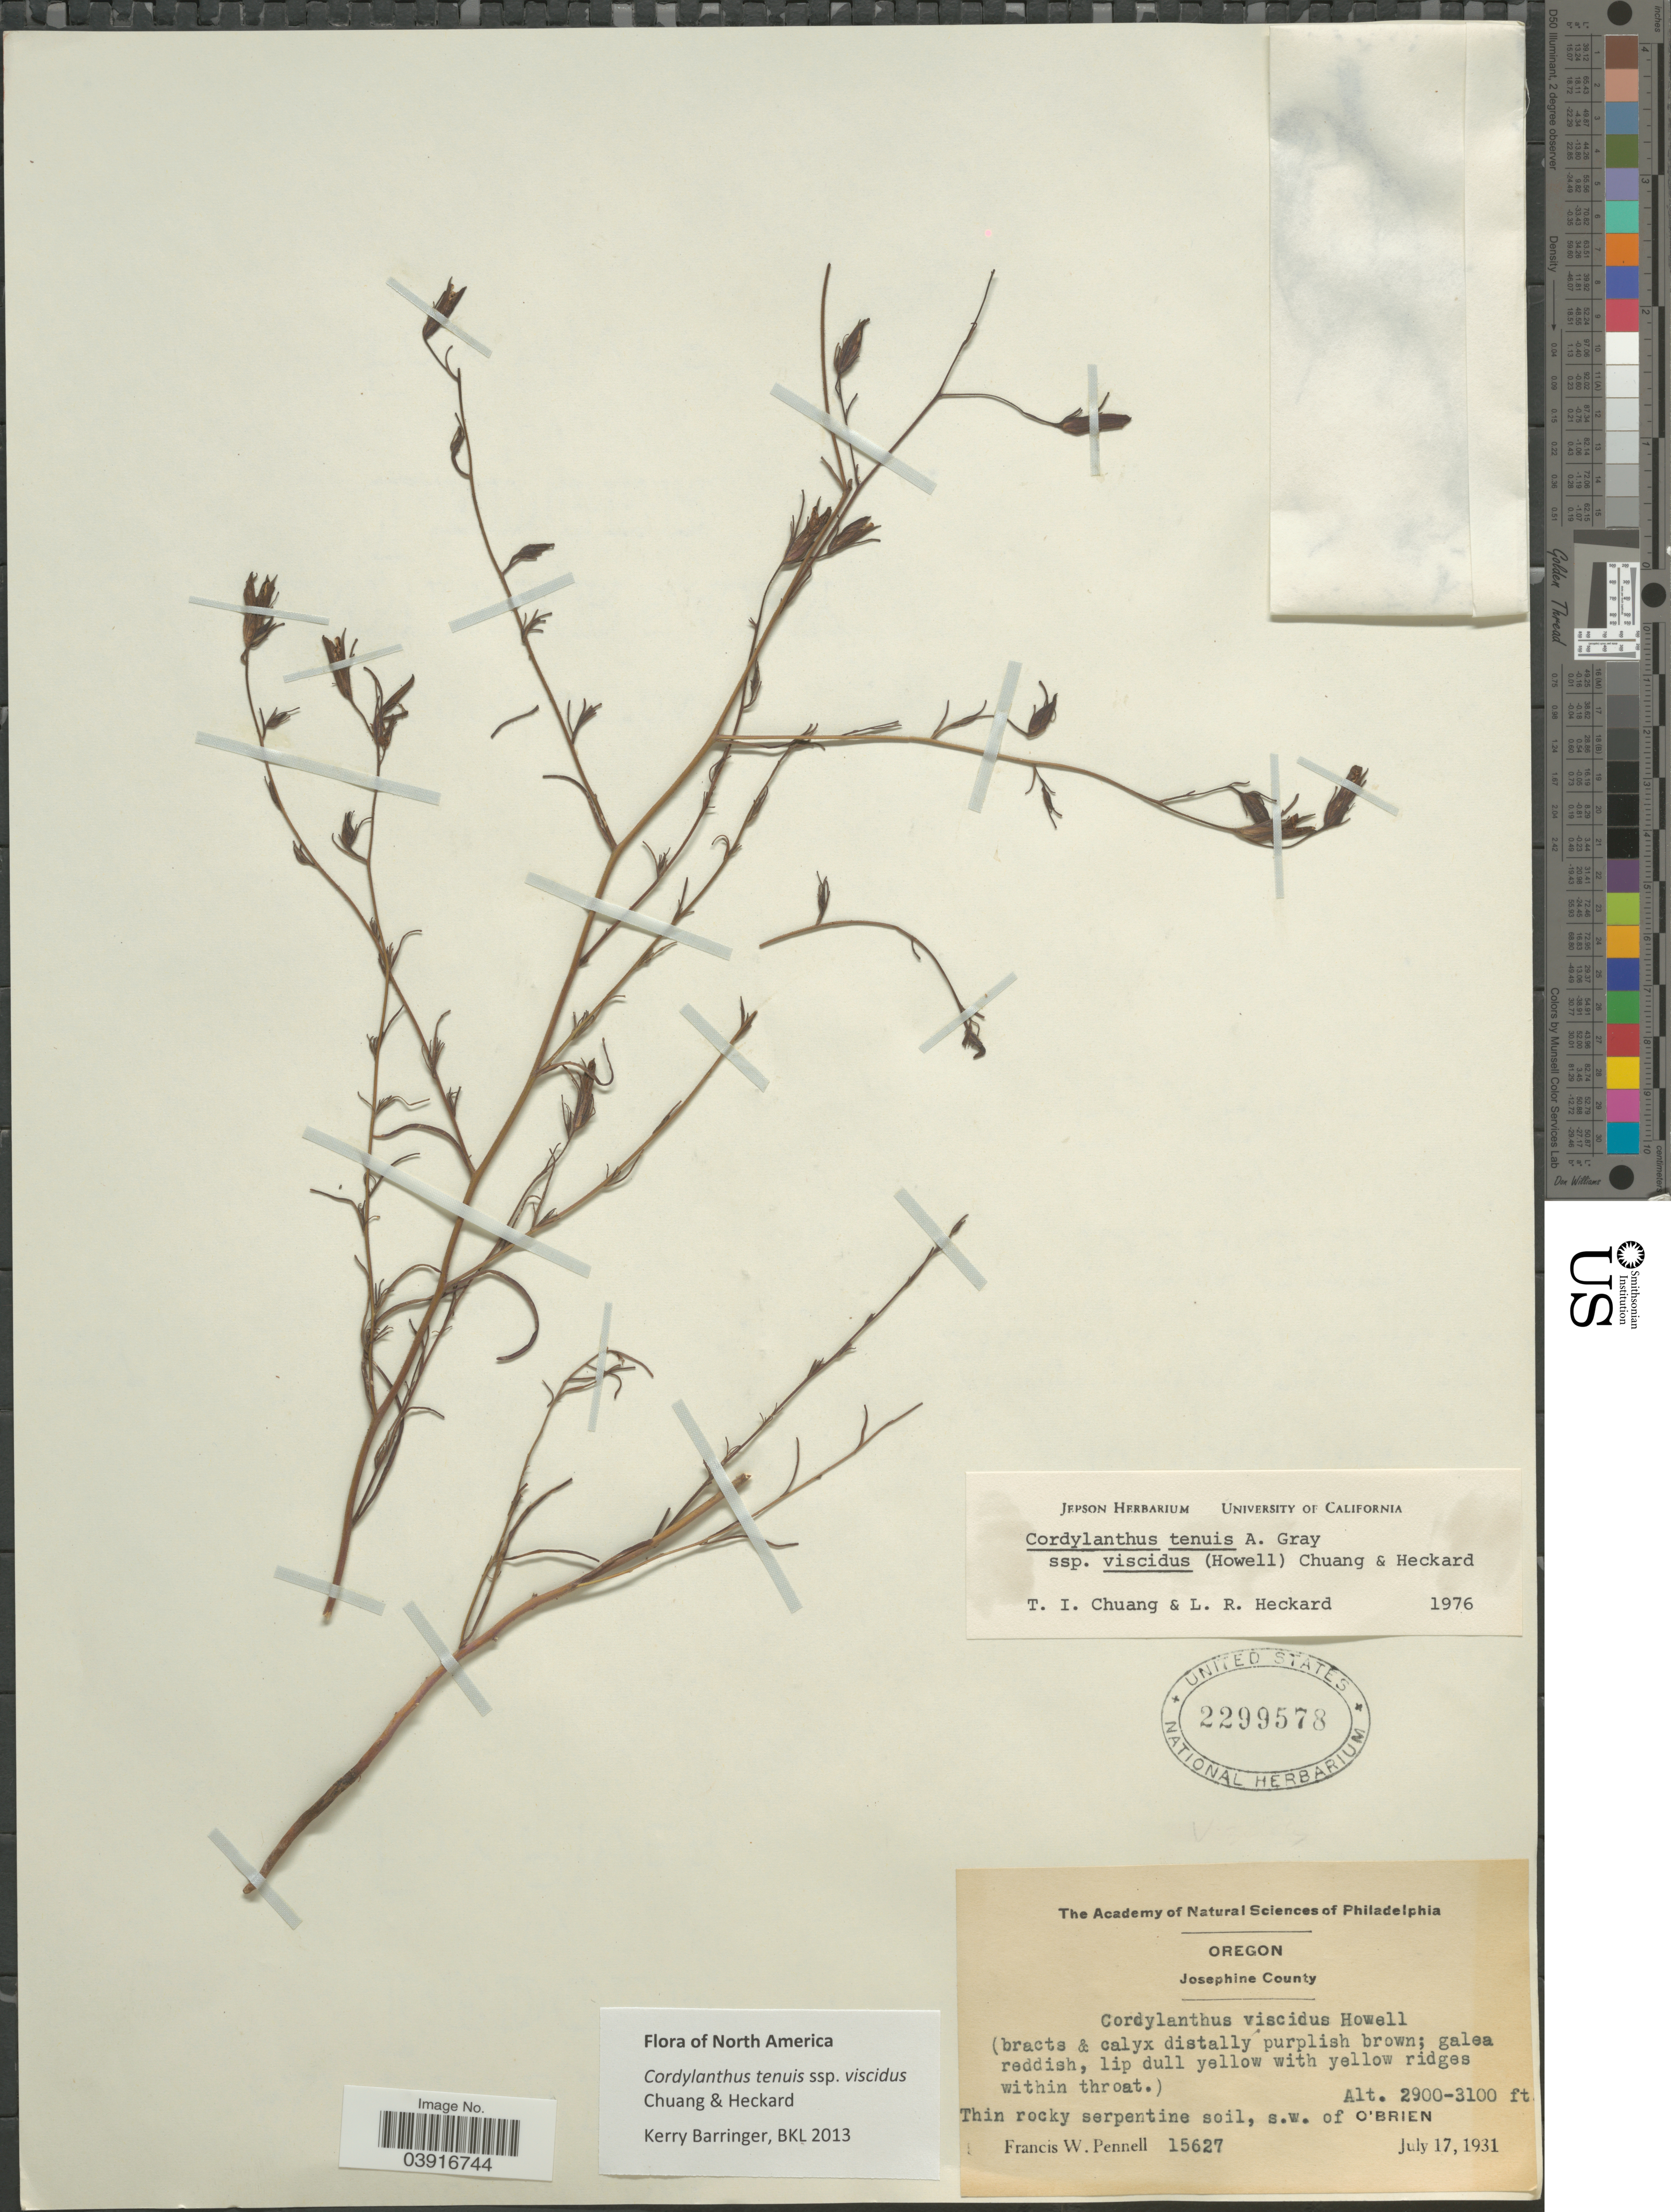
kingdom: Plantae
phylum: Tracheophyta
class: Magnoliopsida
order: Lamiales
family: Orobanchaceae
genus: Cordylanthus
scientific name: Cordylanthus tenuis subsp. viscidus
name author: (Howell) T.I. Chuang & Heckard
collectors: F. W. Pennell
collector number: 15627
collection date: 1931-07-17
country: United States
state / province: Oregon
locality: Josephine County. Thin rocky serpentine soil, s.w. of O' Brien.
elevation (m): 884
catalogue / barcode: US 2299578